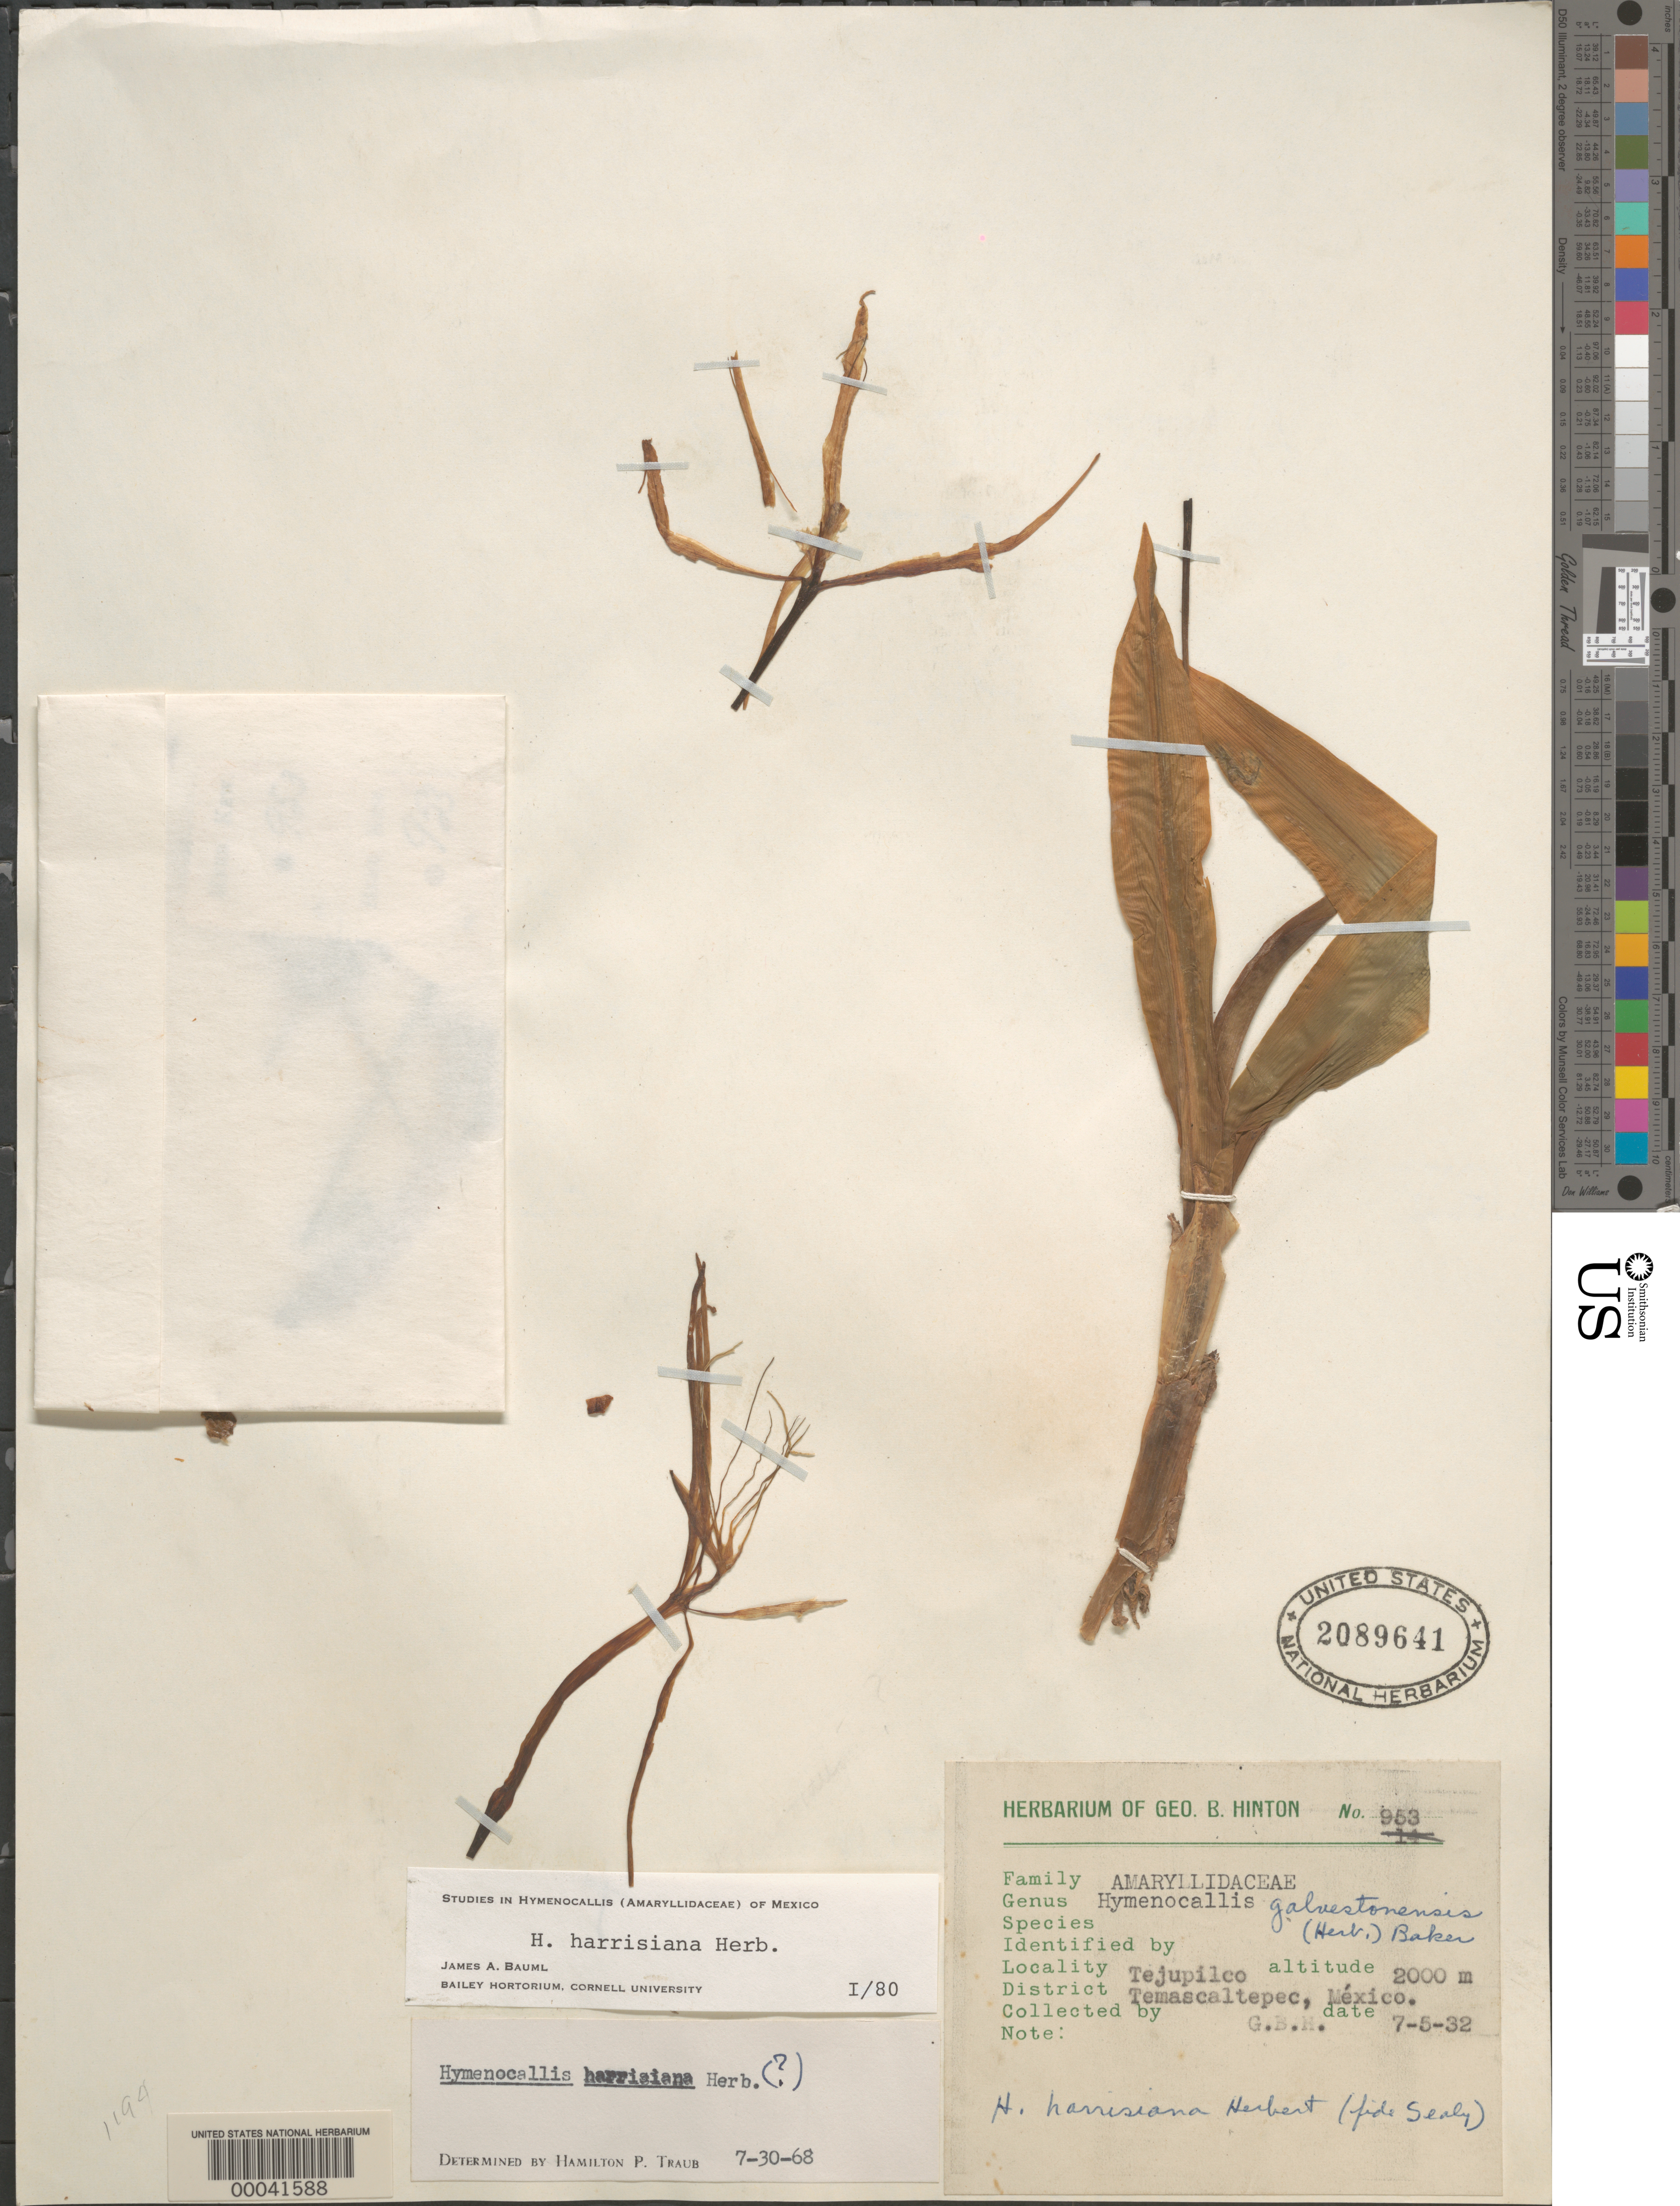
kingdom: Plantae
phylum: Tracheophyta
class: Liliopsida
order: Asparagales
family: Amaryllidaceae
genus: Hymenocallis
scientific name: Hymenocallis harrisiana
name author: Herb.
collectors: G. B. Hinton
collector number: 953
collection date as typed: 05 Jul 1932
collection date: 1932-07-05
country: Mexico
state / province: México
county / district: Temascaltepec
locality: Tejupilco, from Serro de Pericones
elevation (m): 2000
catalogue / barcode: US 2089641